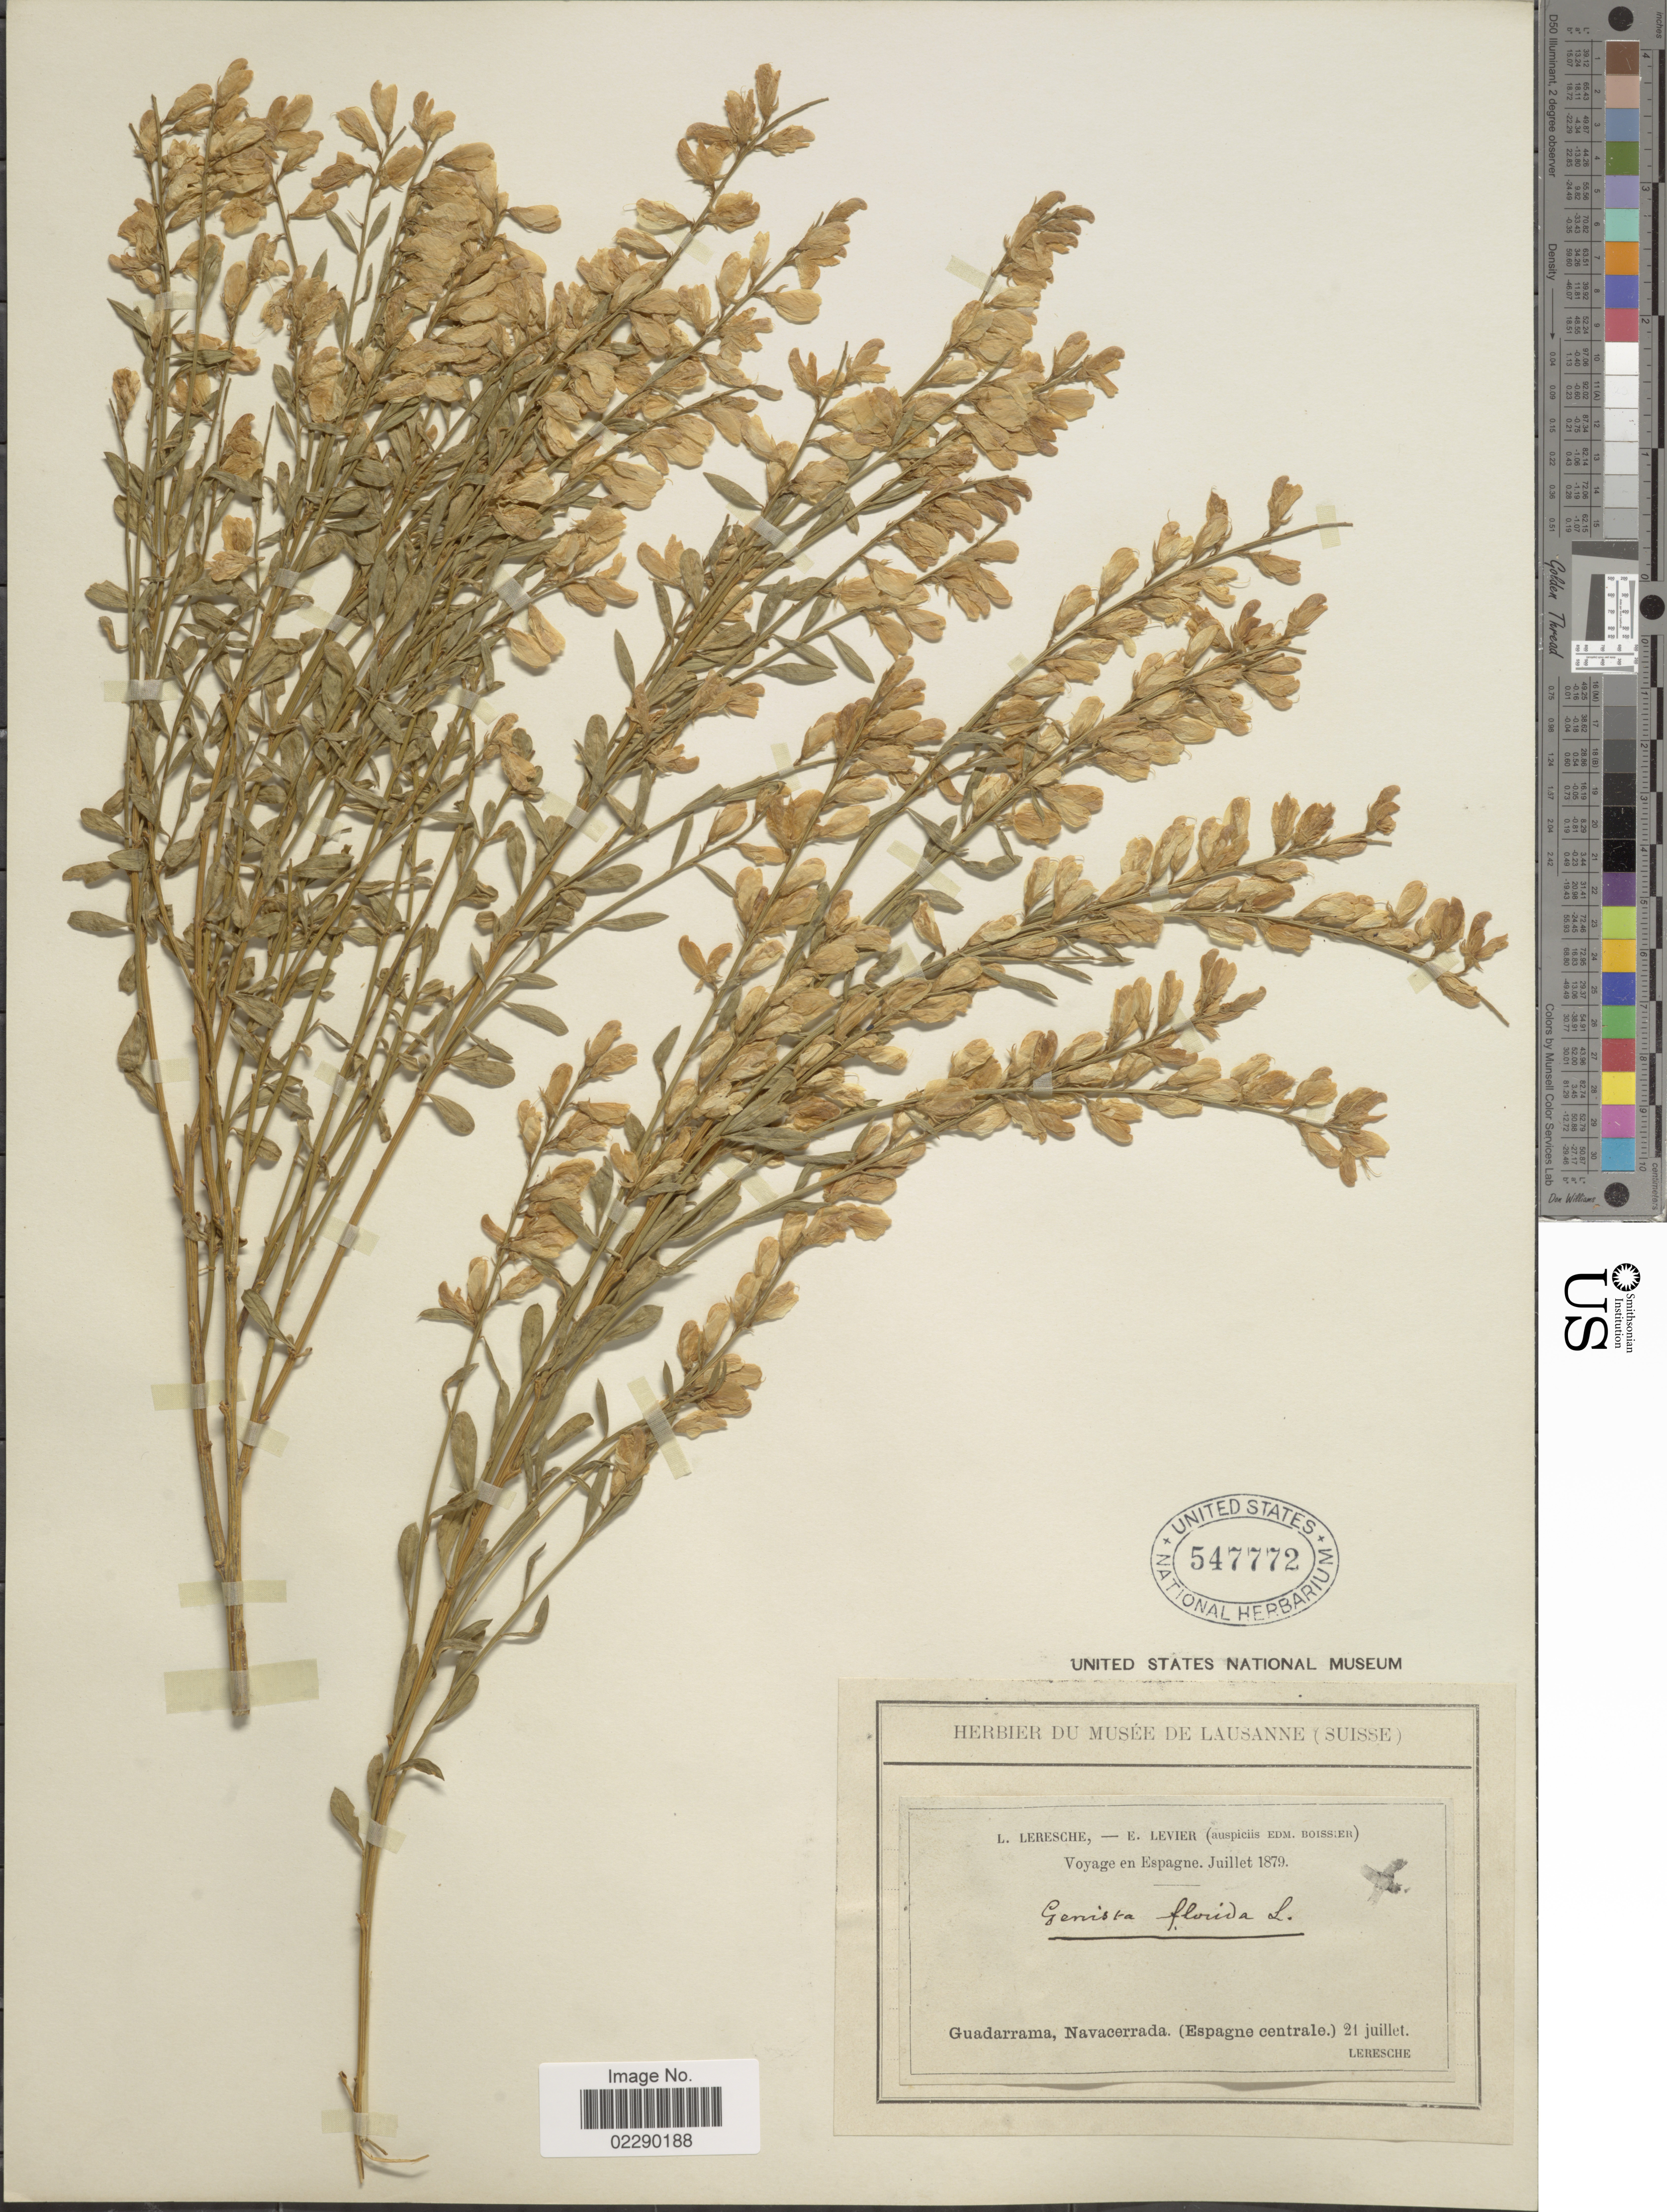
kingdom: Plantae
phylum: Tracheophyta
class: Magnoliopsida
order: Fabales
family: Fabaceae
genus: Genista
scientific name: Genista florida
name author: L.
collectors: L. Leresche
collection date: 1879-07-21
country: Spain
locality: Espagne, Guadarrama, Navacerrada (Espagne centrale)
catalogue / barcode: US 547772